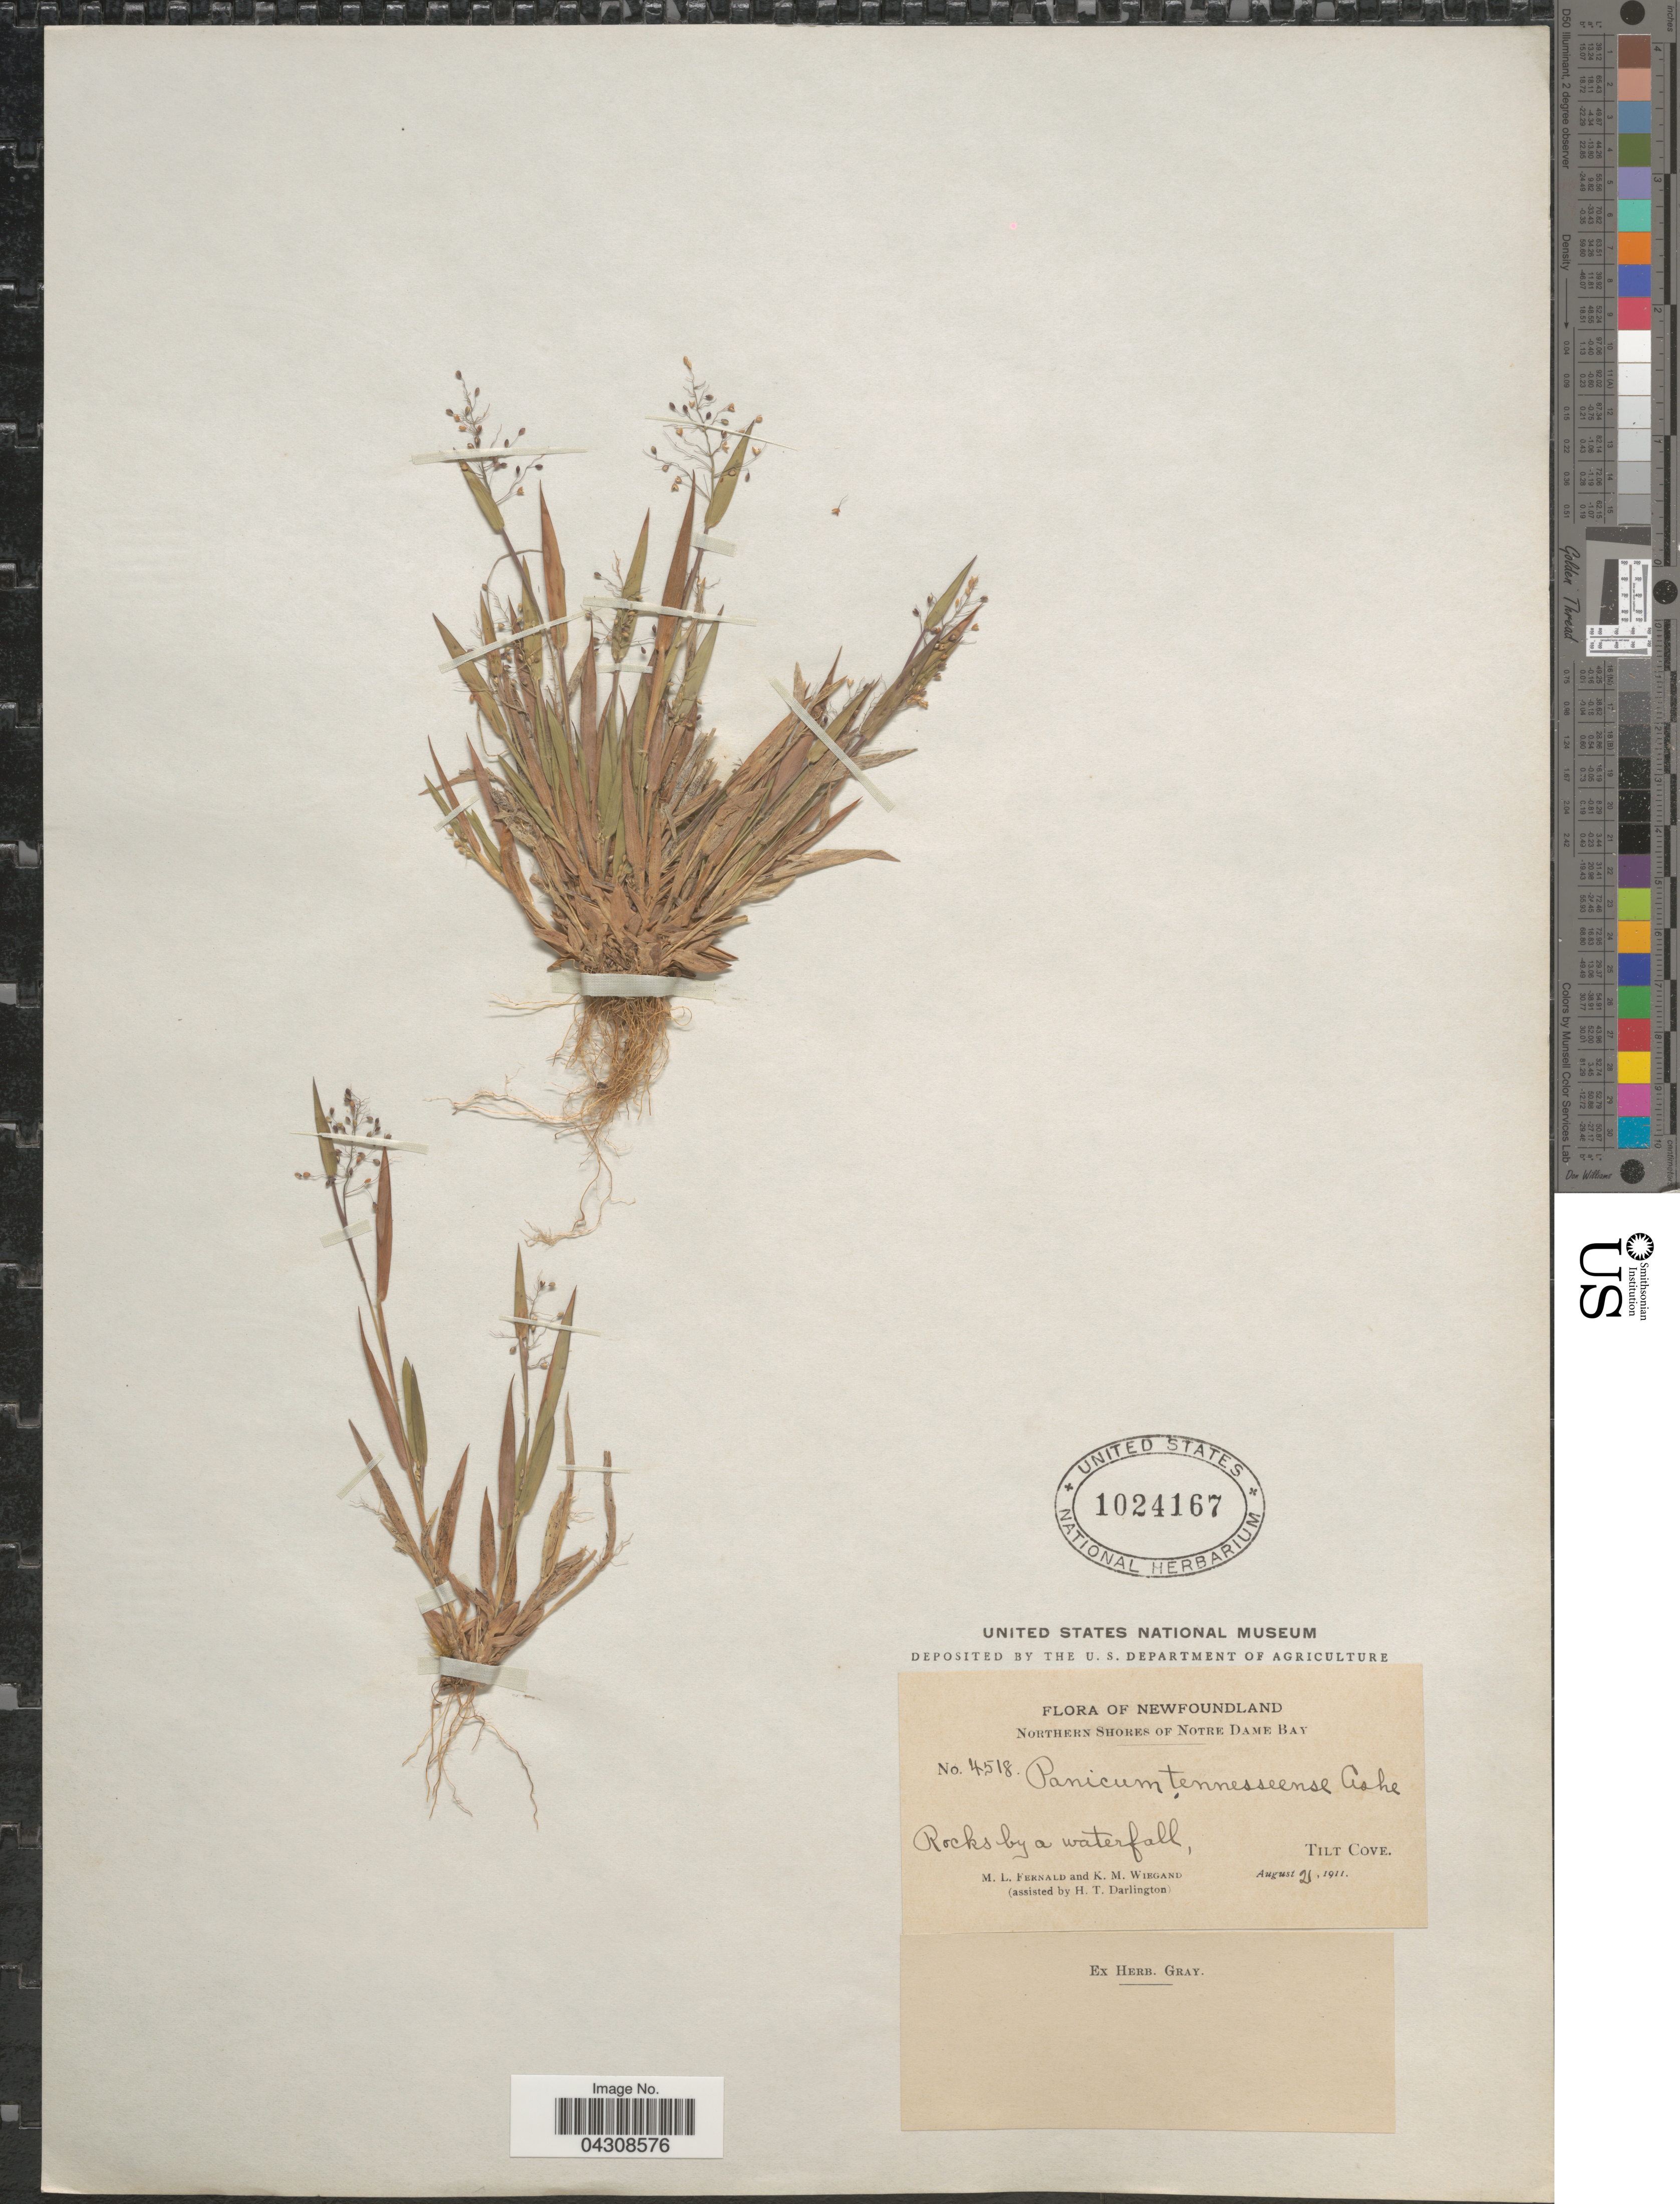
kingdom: Plantae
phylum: Tracheophyta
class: Liliopsida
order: Poales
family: Poaceae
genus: Dichanthelium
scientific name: Dichanthelium acuminatum var. acuminatum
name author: (Sw.) Gould & C.A. Clark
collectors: M. L. Fernald, K. M. Wiegand & H. Darlington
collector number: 4518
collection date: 1911-08-21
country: Canada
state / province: Newfoundland and Labrador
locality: Northern Shores of Notre Dame Bay. Rocks by a waterfall, Tilt Cove.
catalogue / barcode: US 1024167